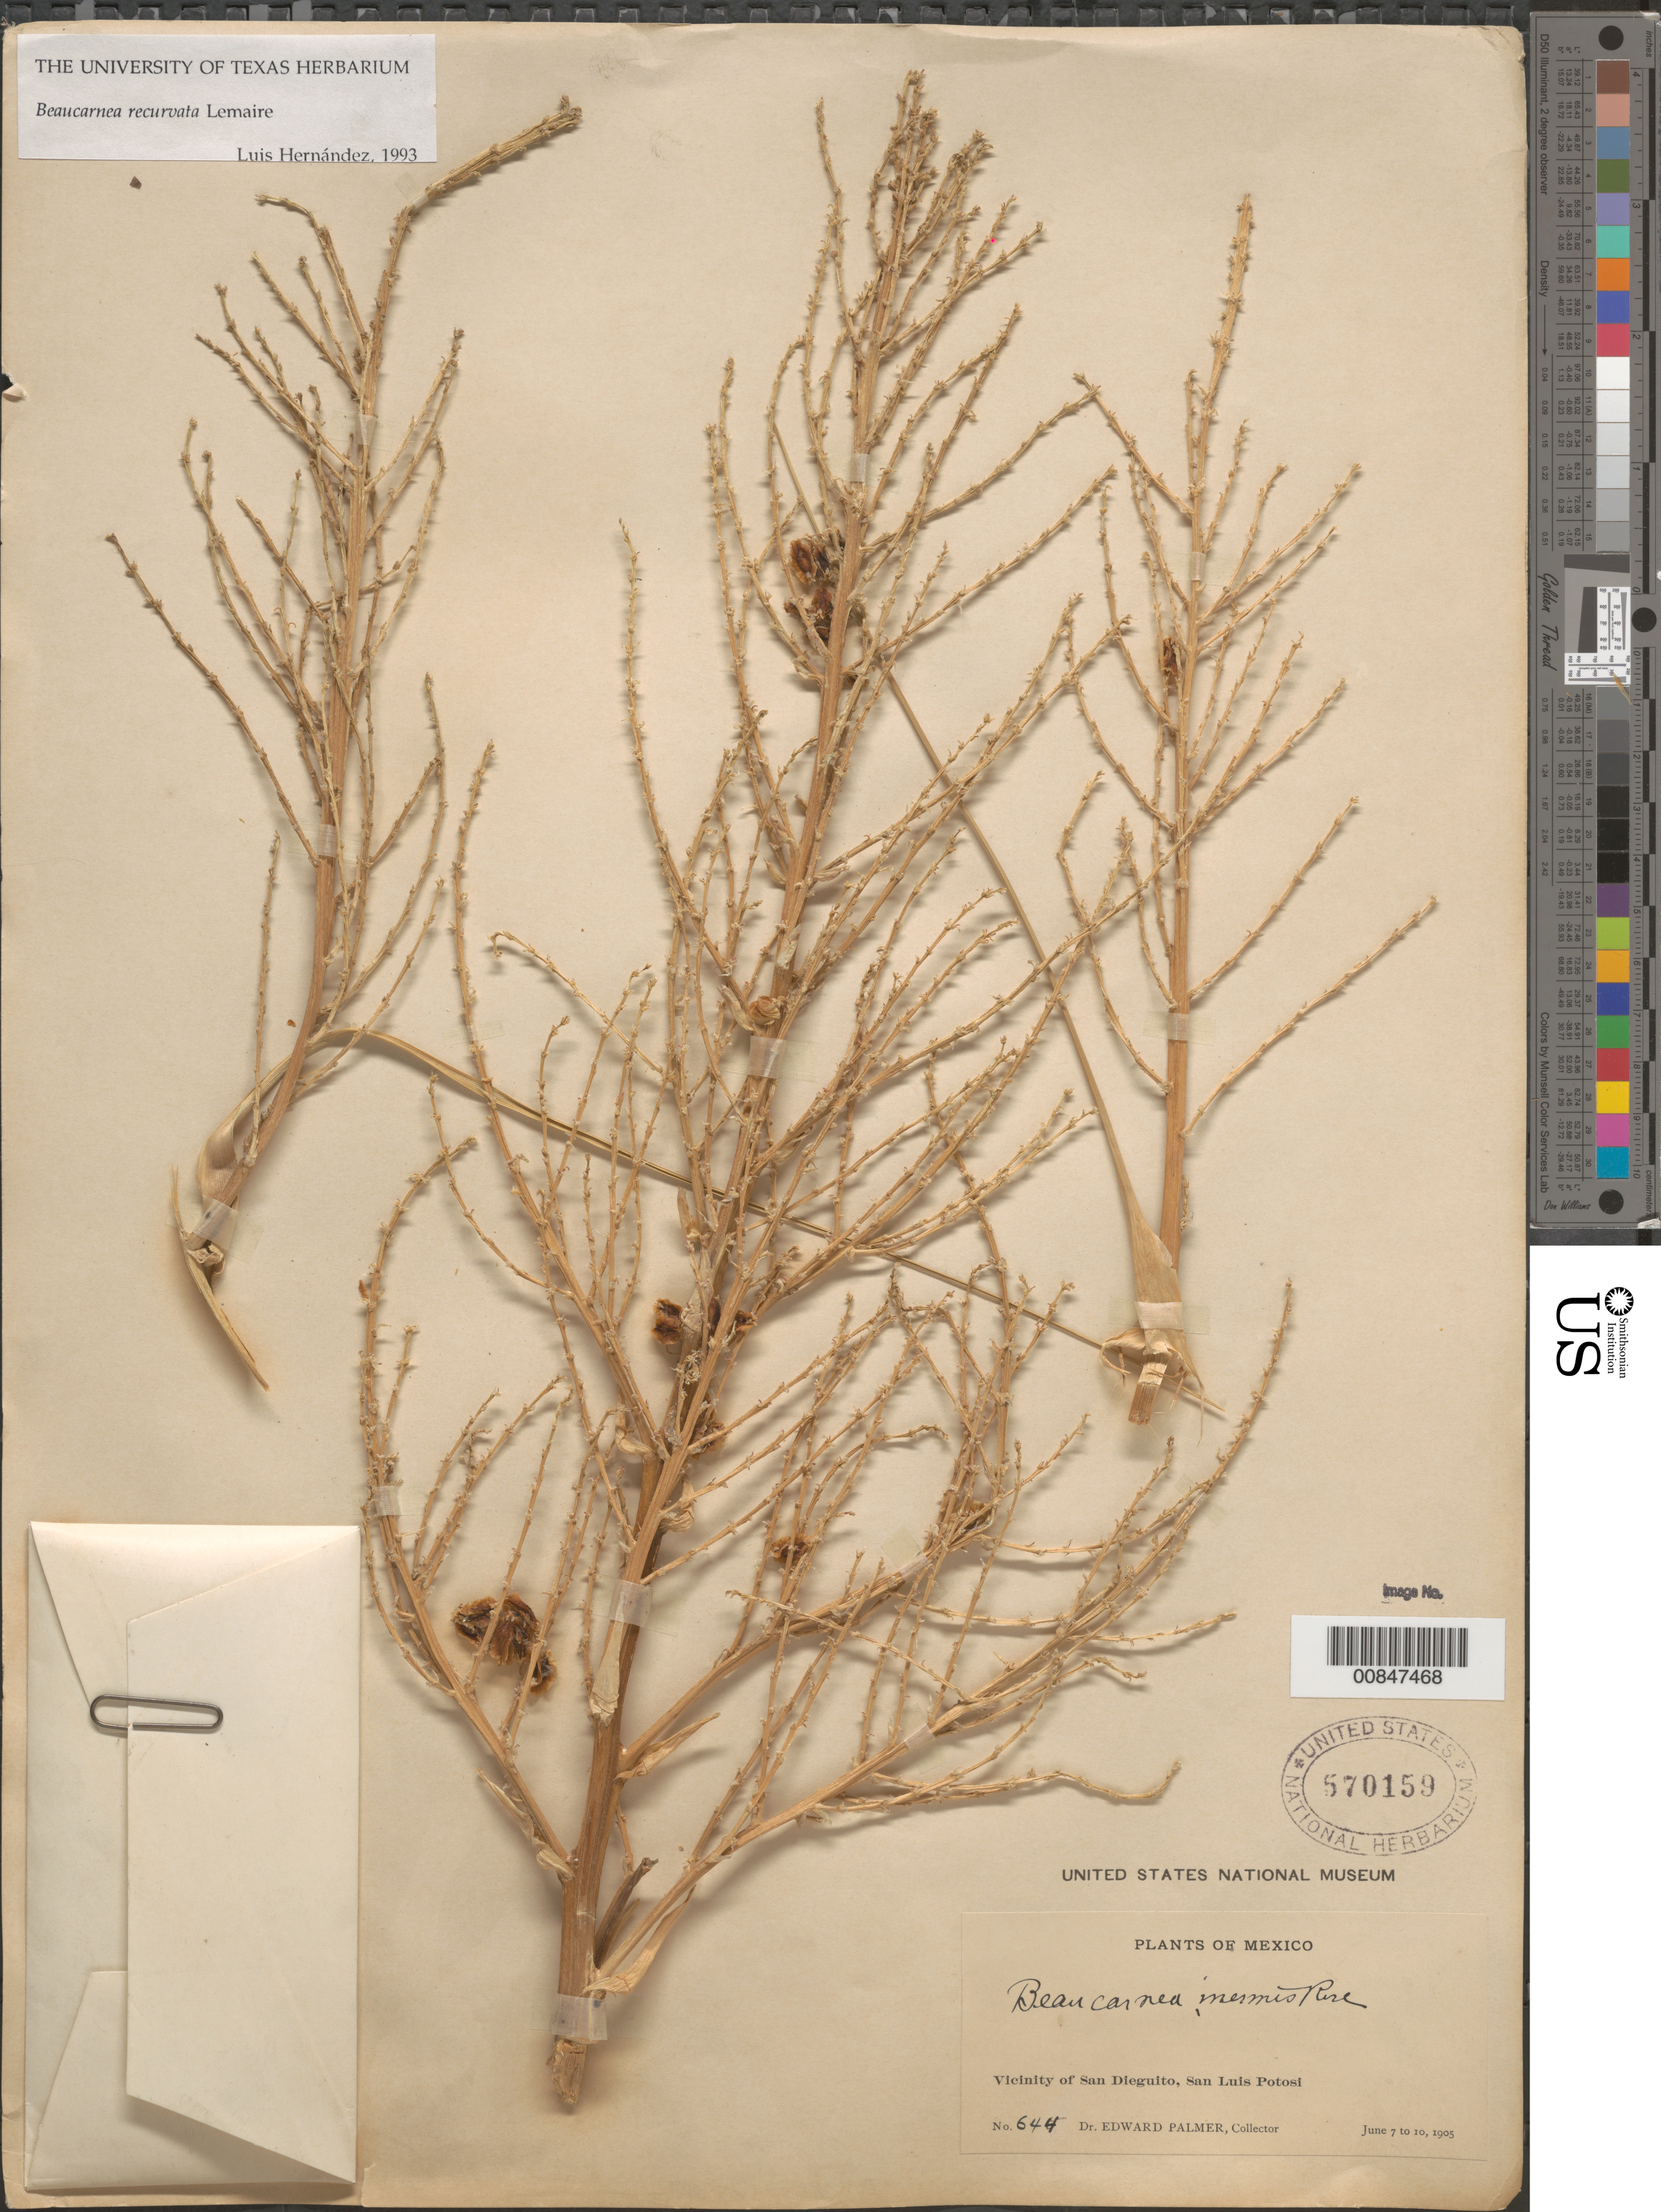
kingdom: Plantae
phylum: Tracheophyta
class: Liliopsida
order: Asparagales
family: Asparagaceae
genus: Beaucarnea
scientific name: Beaucarnea recurvata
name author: Lem.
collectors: E. Palmer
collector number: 644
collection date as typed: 07 Jun 1905 to 10 Jun 1905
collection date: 1905-06-07/1905-06-10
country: Mexico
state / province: San Luis Potosí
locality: Vicinity of San Dieguito, San Luis Potosí.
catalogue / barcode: US 570159